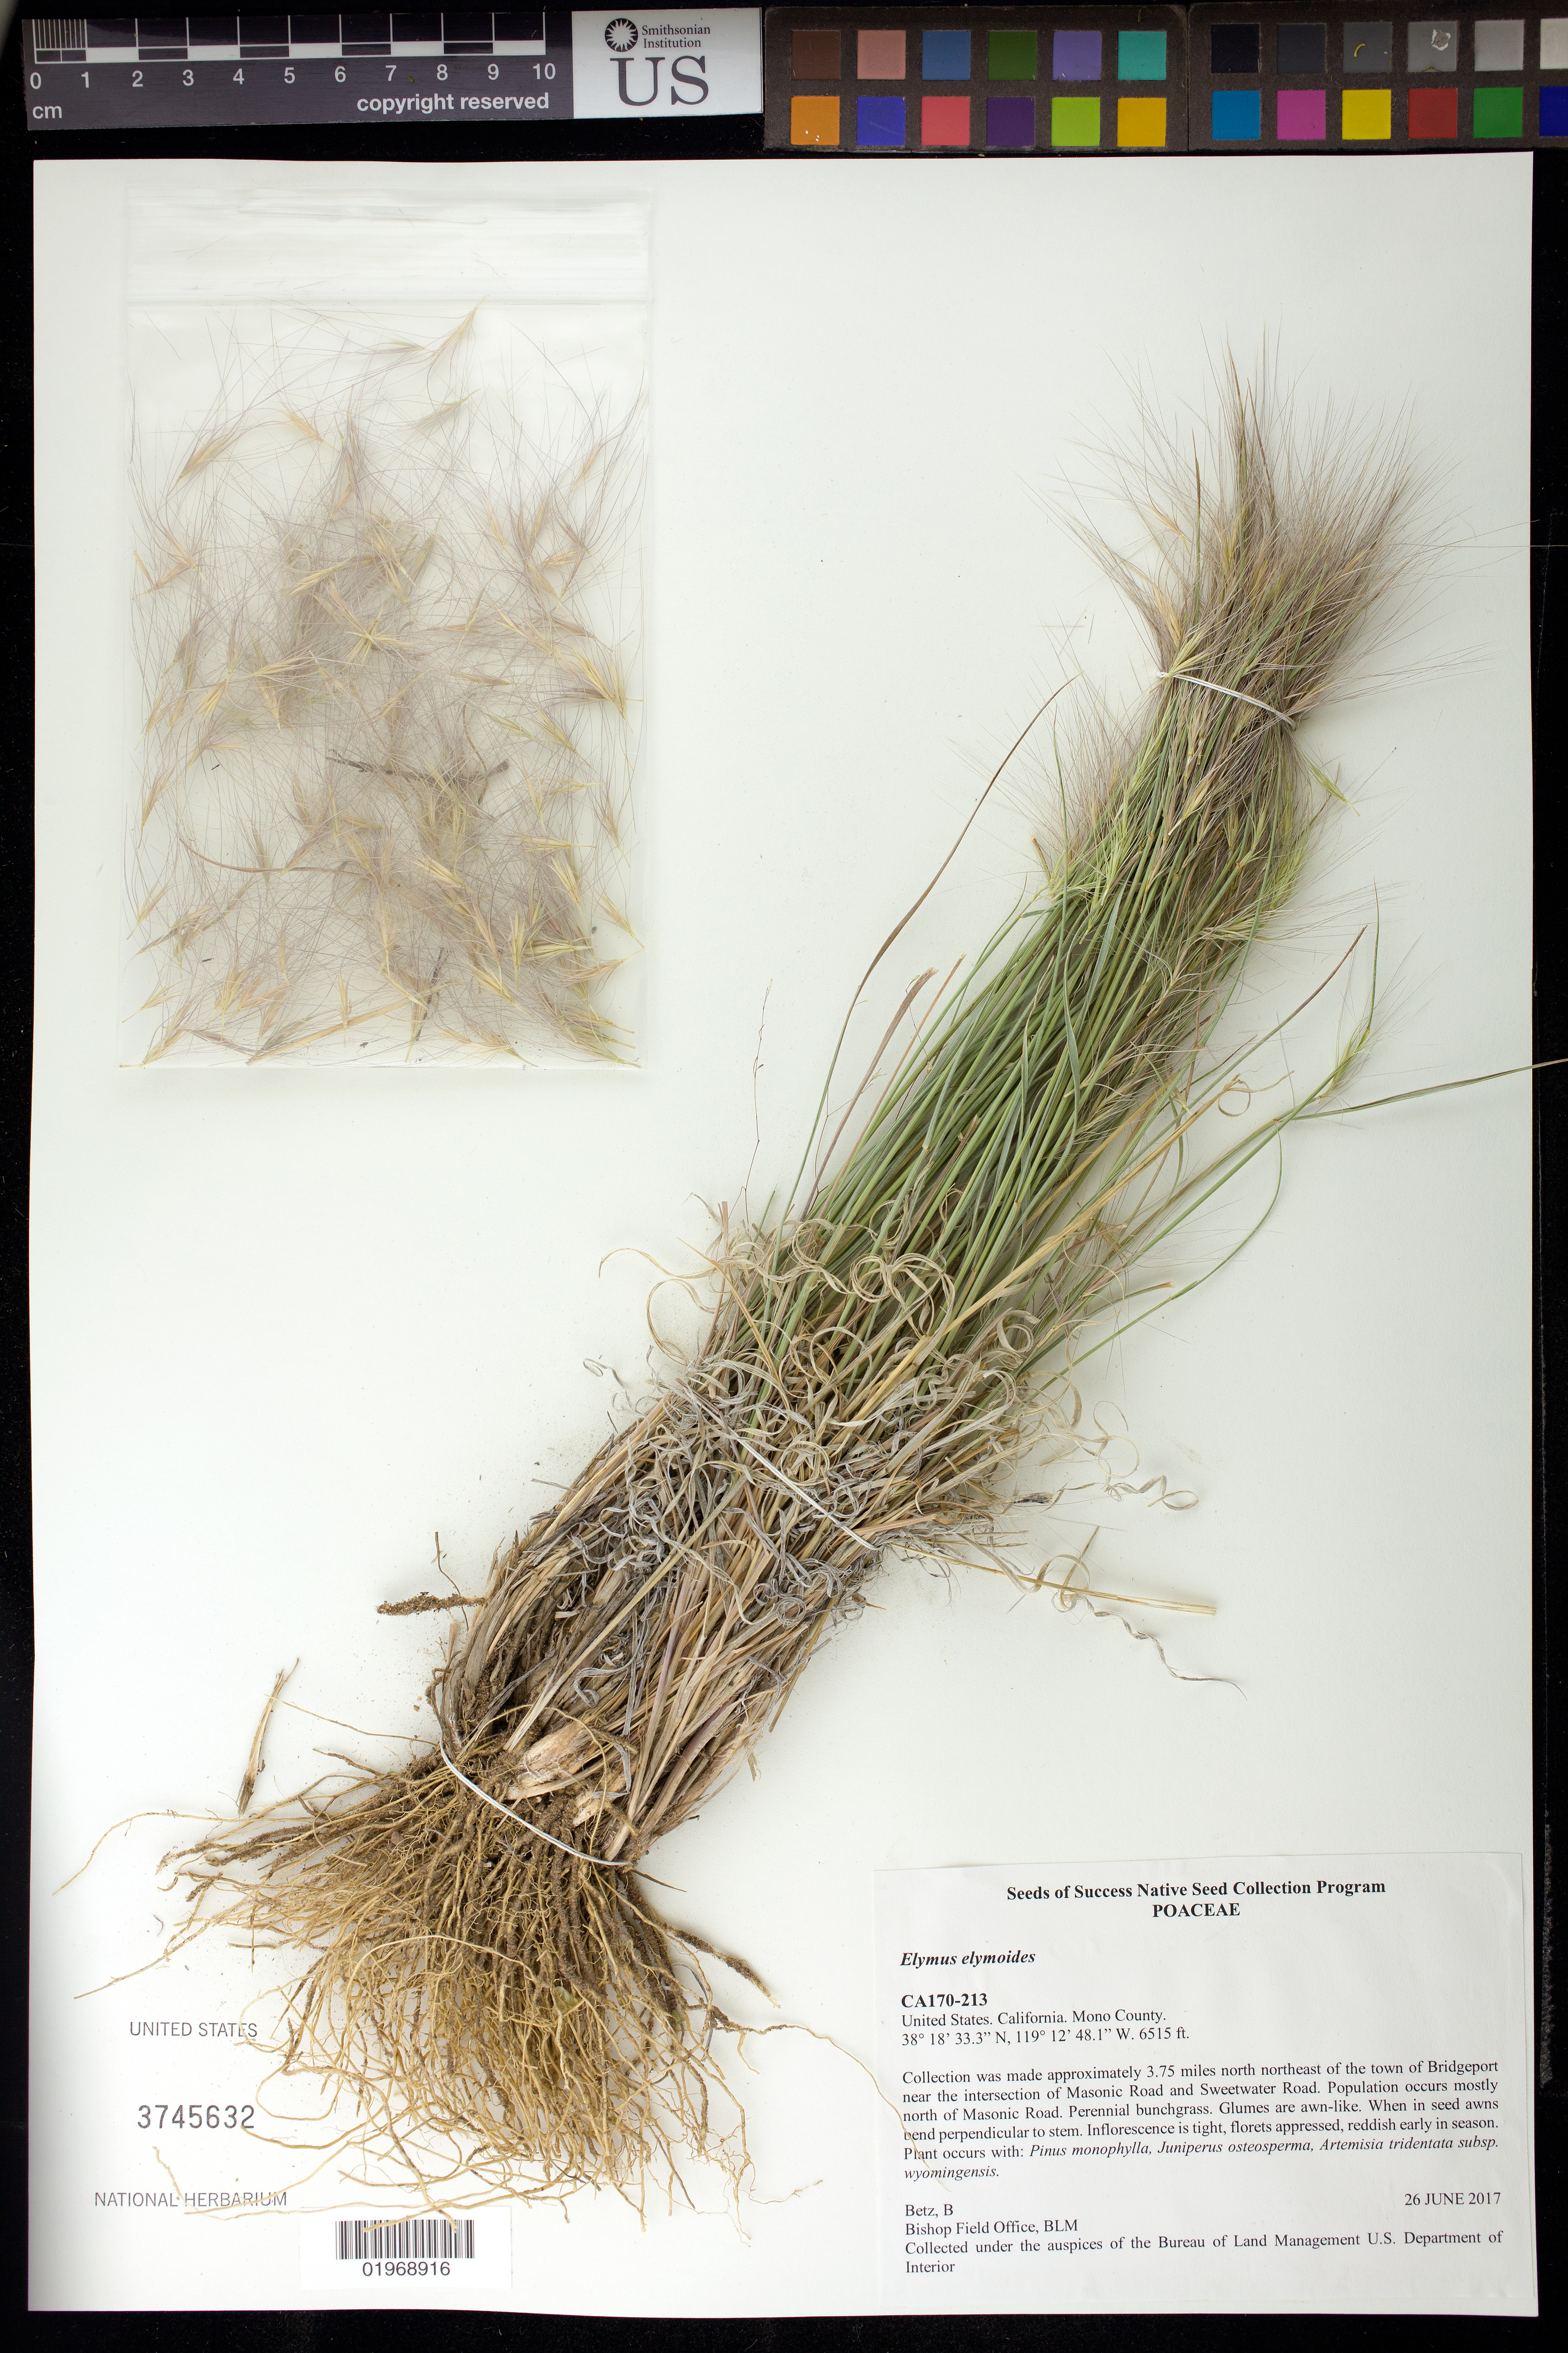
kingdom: Plantae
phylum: Tracheophyta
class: Liliopsida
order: Poales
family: Poaceae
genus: Elymus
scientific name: Elymus elymoides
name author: (Raf.) Swezey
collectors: B. Betz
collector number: CA170-213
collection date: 2017-06-26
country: United States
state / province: California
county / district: Mono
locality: Bridgeport near the intersection of Masonic Rd and Sweetwater Rd.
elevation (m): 1986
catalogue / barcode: US 3745632